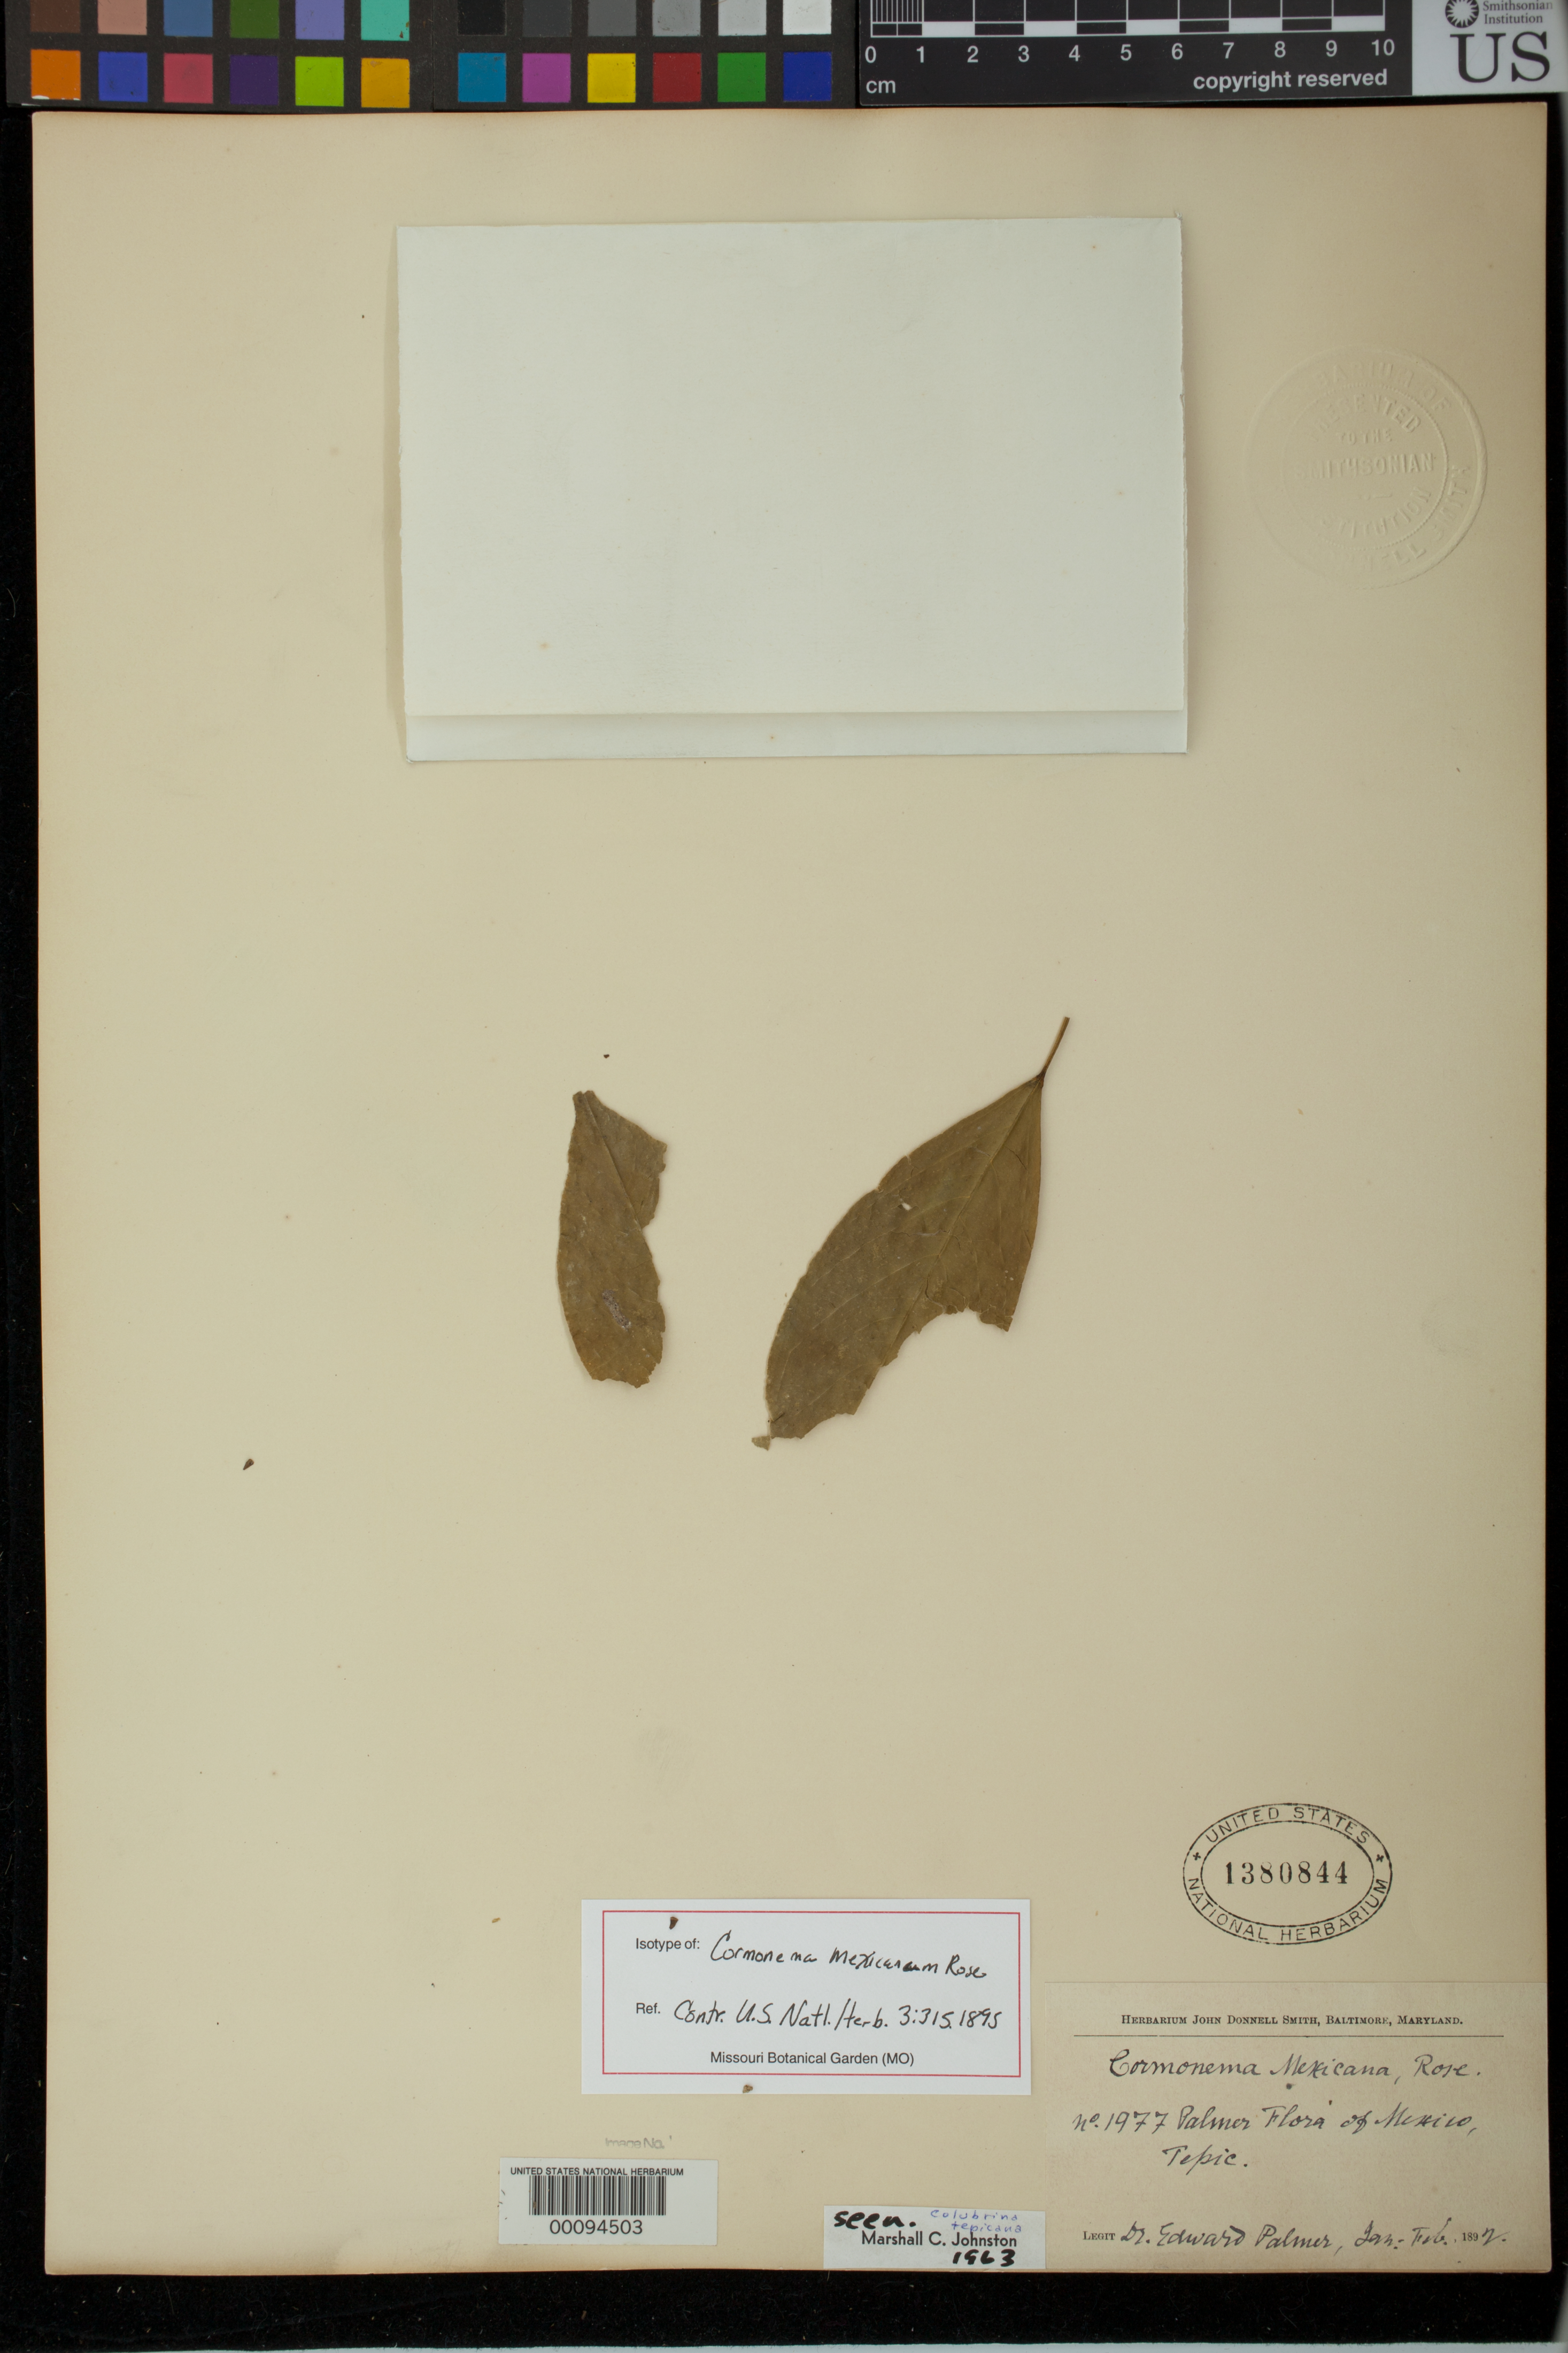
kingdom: Plantae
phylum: Tracheophyta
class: Magnoliopsida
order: Rosales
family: Rhamnaceae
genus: Cormonema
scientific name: Cormonema mexicanum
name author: Rose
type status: Isotype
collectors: E. Palmer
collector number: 1977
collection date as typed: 05 Jan 1892 to 06 Feb 1892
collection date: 1892-01-05/1892-02-06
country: Mexico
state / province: Nayarit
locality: Tepic.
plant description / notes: Specimen ex John Donnell Smith herbarium.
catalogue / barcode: US 1380844